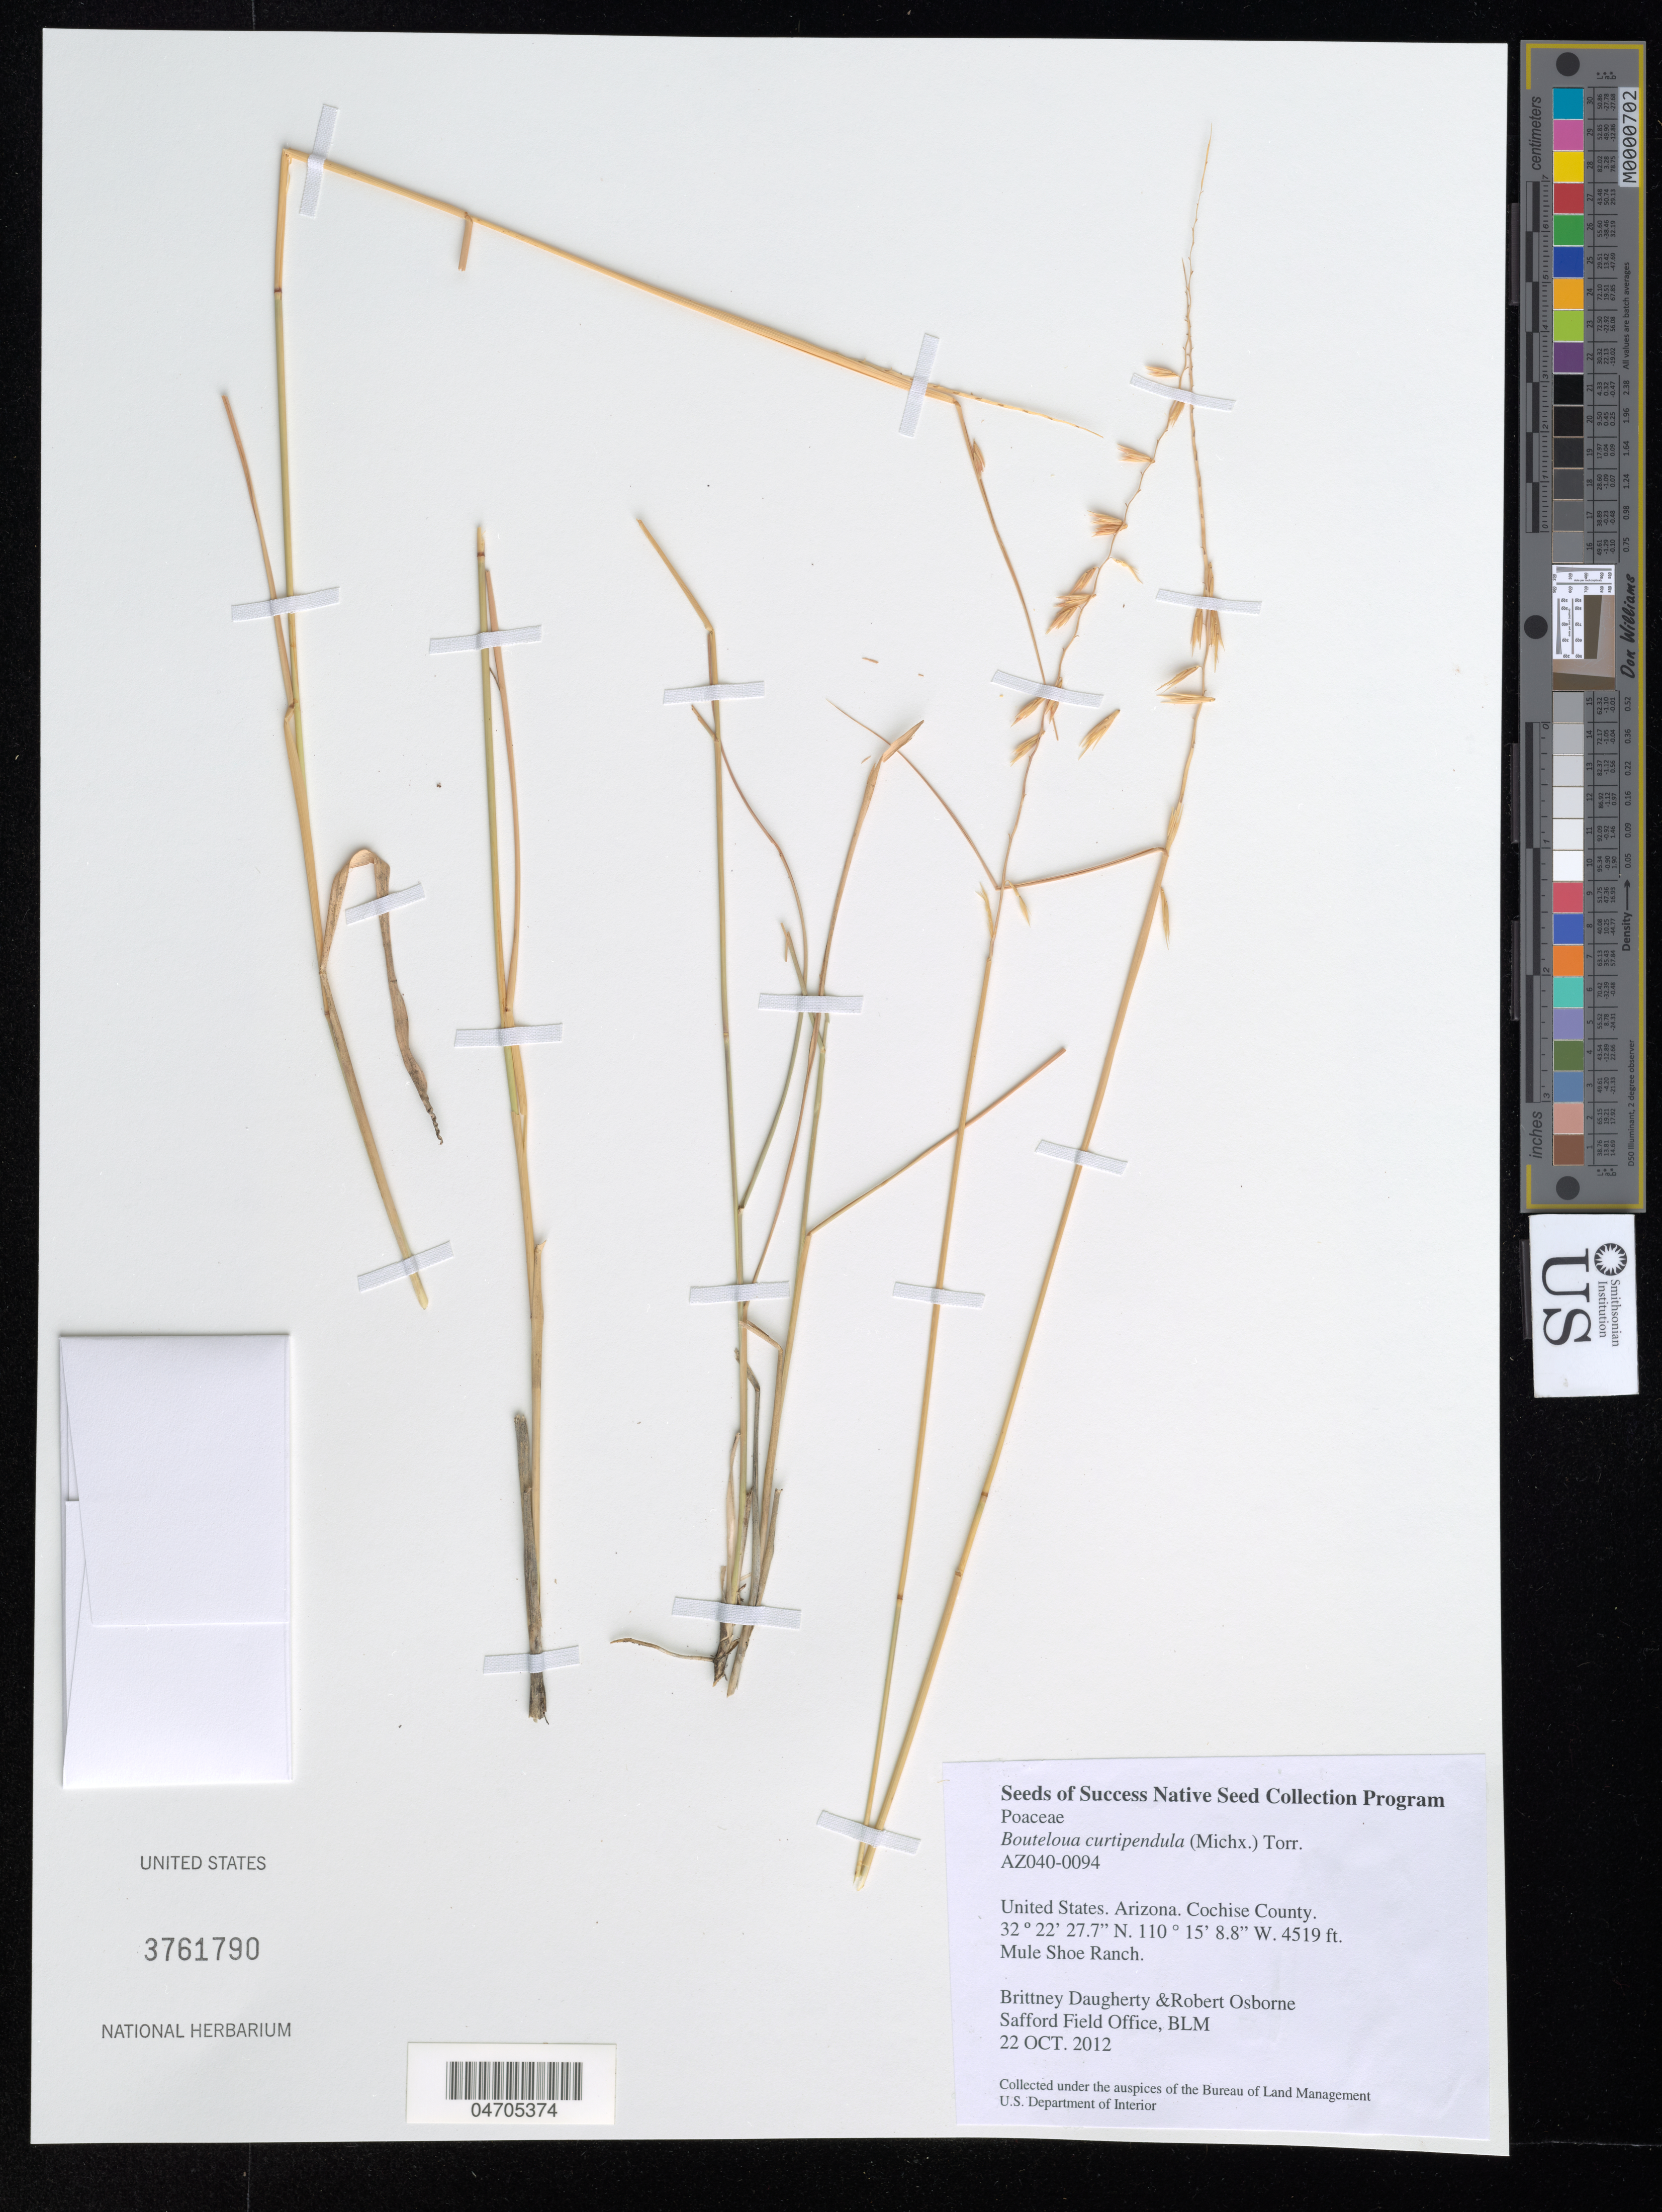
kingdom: Plantae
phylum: Tracheophyta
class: Liliopsida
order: Poales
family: Poaceae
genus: Bouteloua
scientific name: Bouteloua curtipendula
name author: (Michx.) Torr.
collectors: B. Daugherty & R. Osborne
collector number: AZ040-0094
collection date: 2012-10-22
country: United States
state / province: Arizona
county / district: Cochise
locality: Cochise County. Mule Shoe Ranch.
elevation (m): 1377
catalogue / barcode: US 3761790